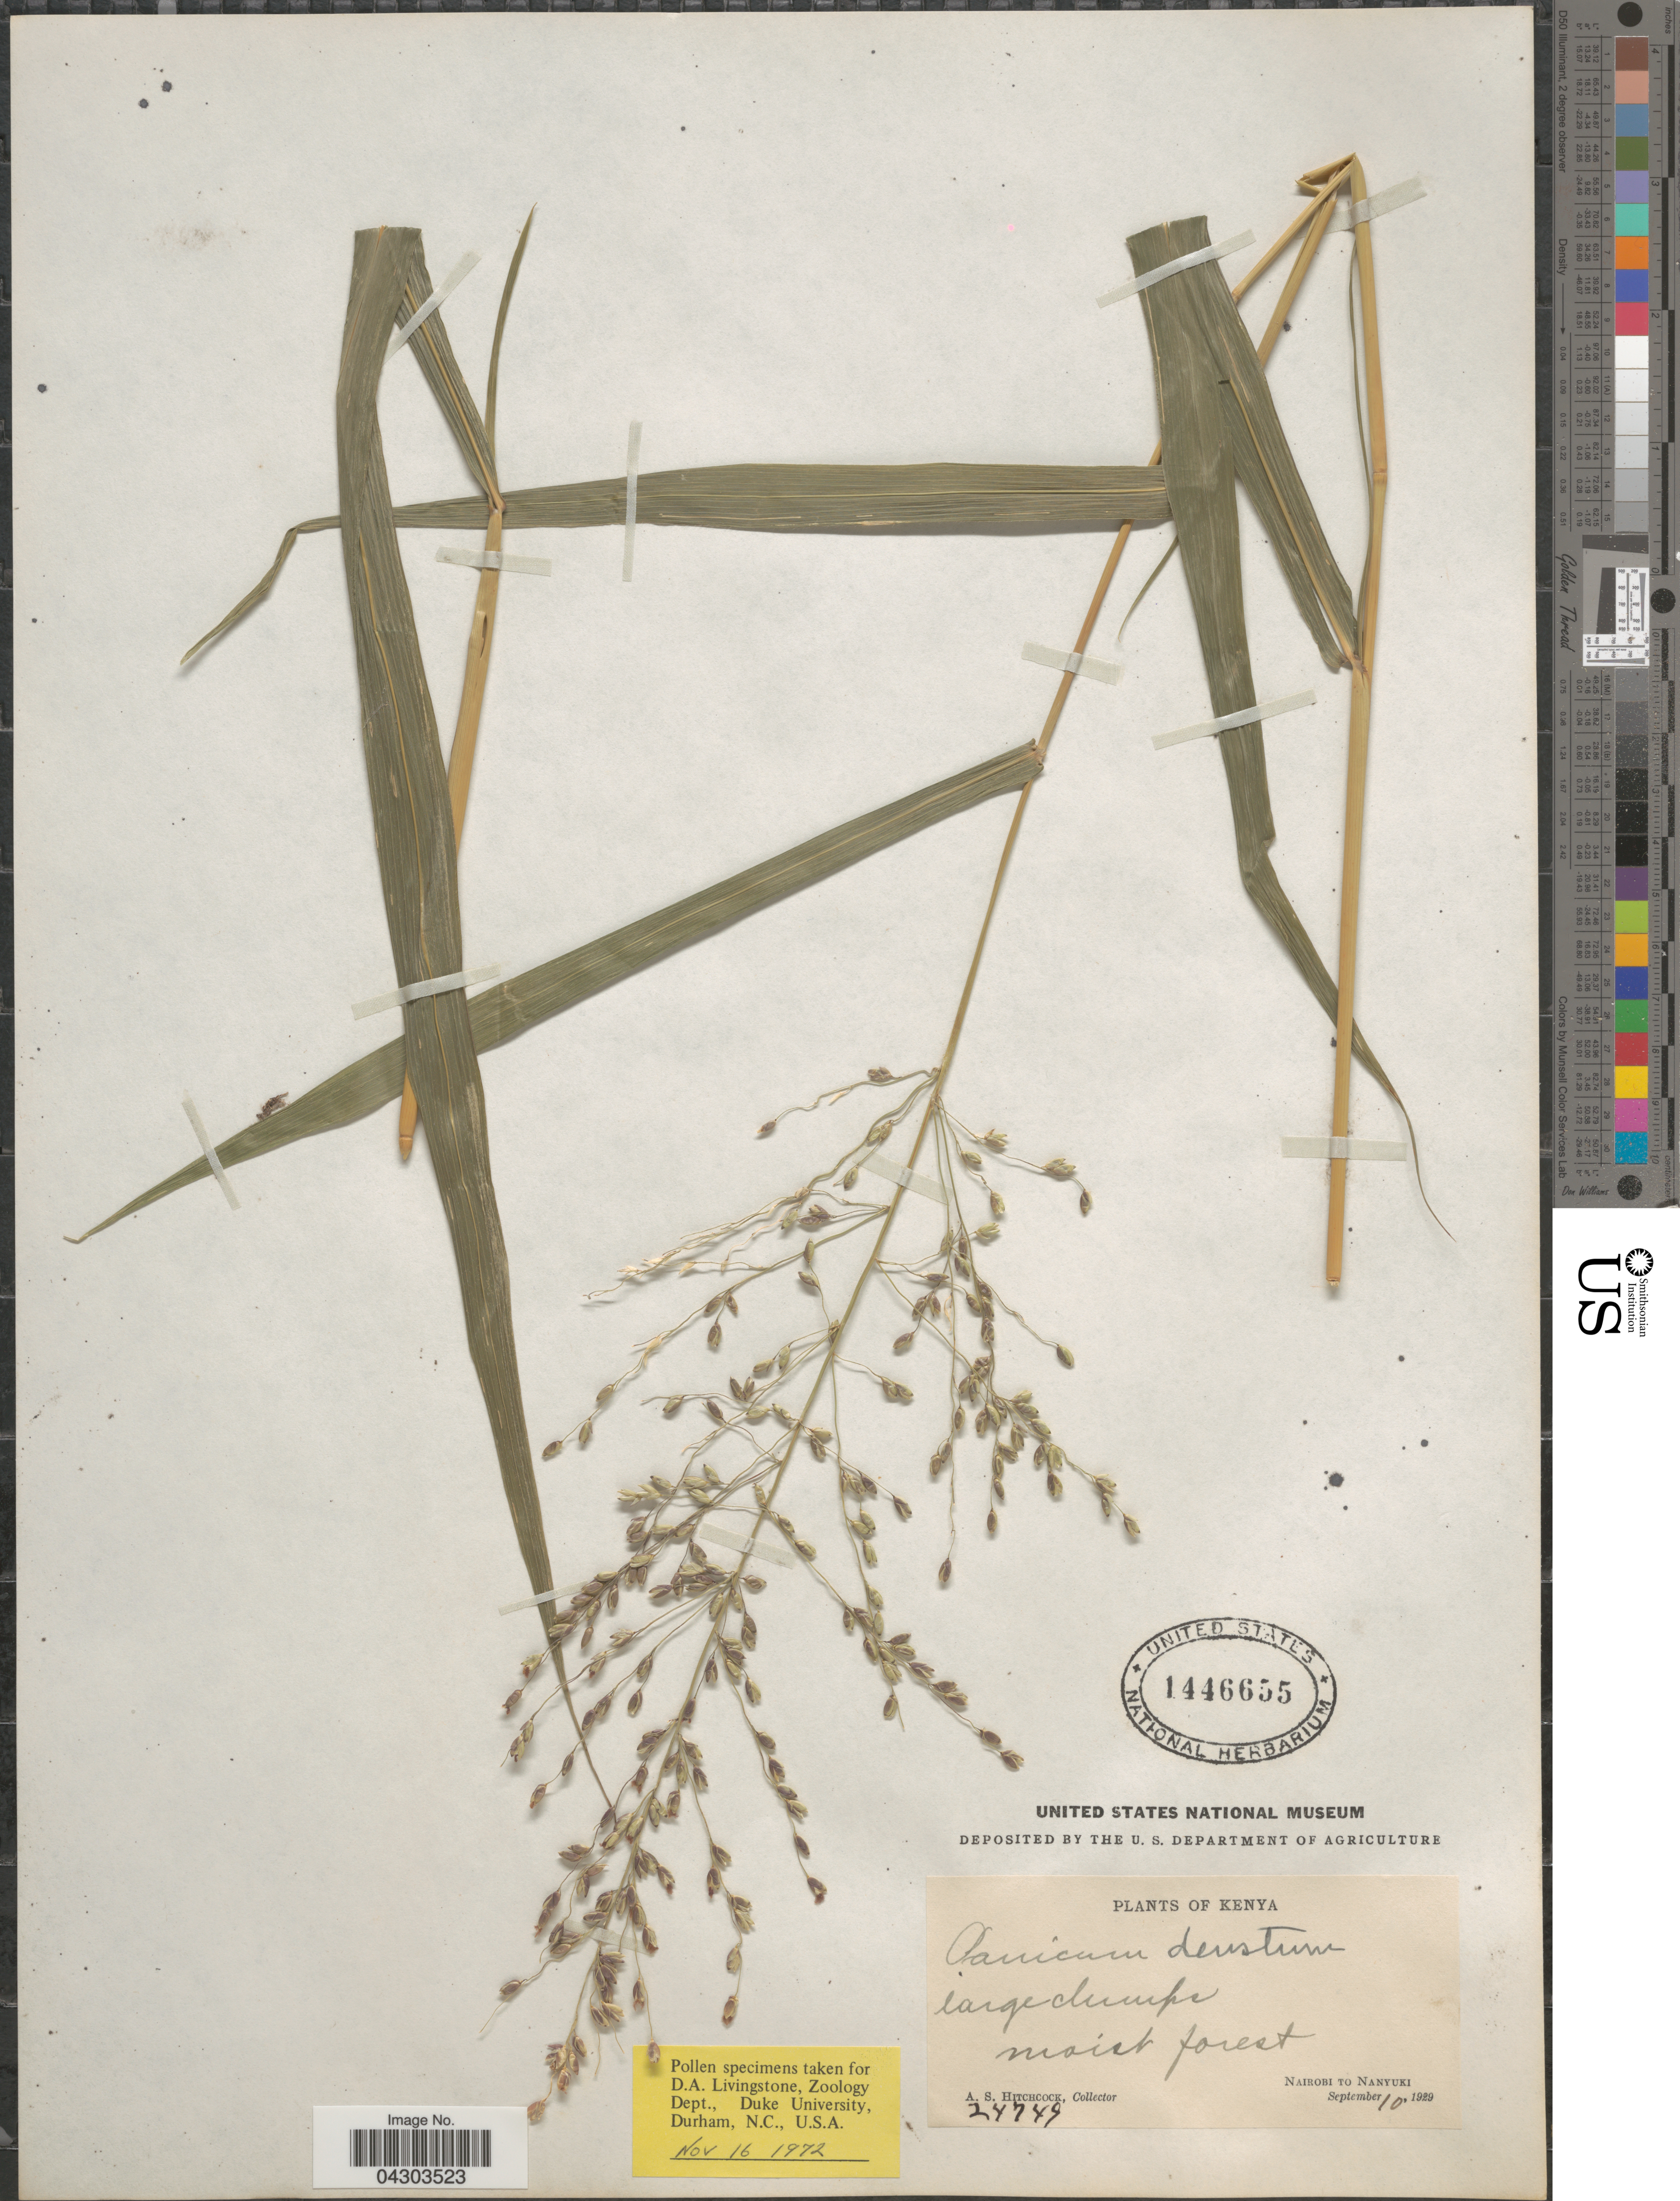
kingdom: Plantae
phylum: Tracheophyta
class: Liliopsida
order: Poales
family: Poaceae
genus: Panicum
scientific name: Panicum deustum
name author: Thunb.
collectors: A. S. Hitchcock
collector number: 24749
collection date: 1929-09-10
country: Kenya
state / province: Nairobi Area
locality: Moist forest. Nairobi to Nanyuki.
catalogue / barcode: US 1446655